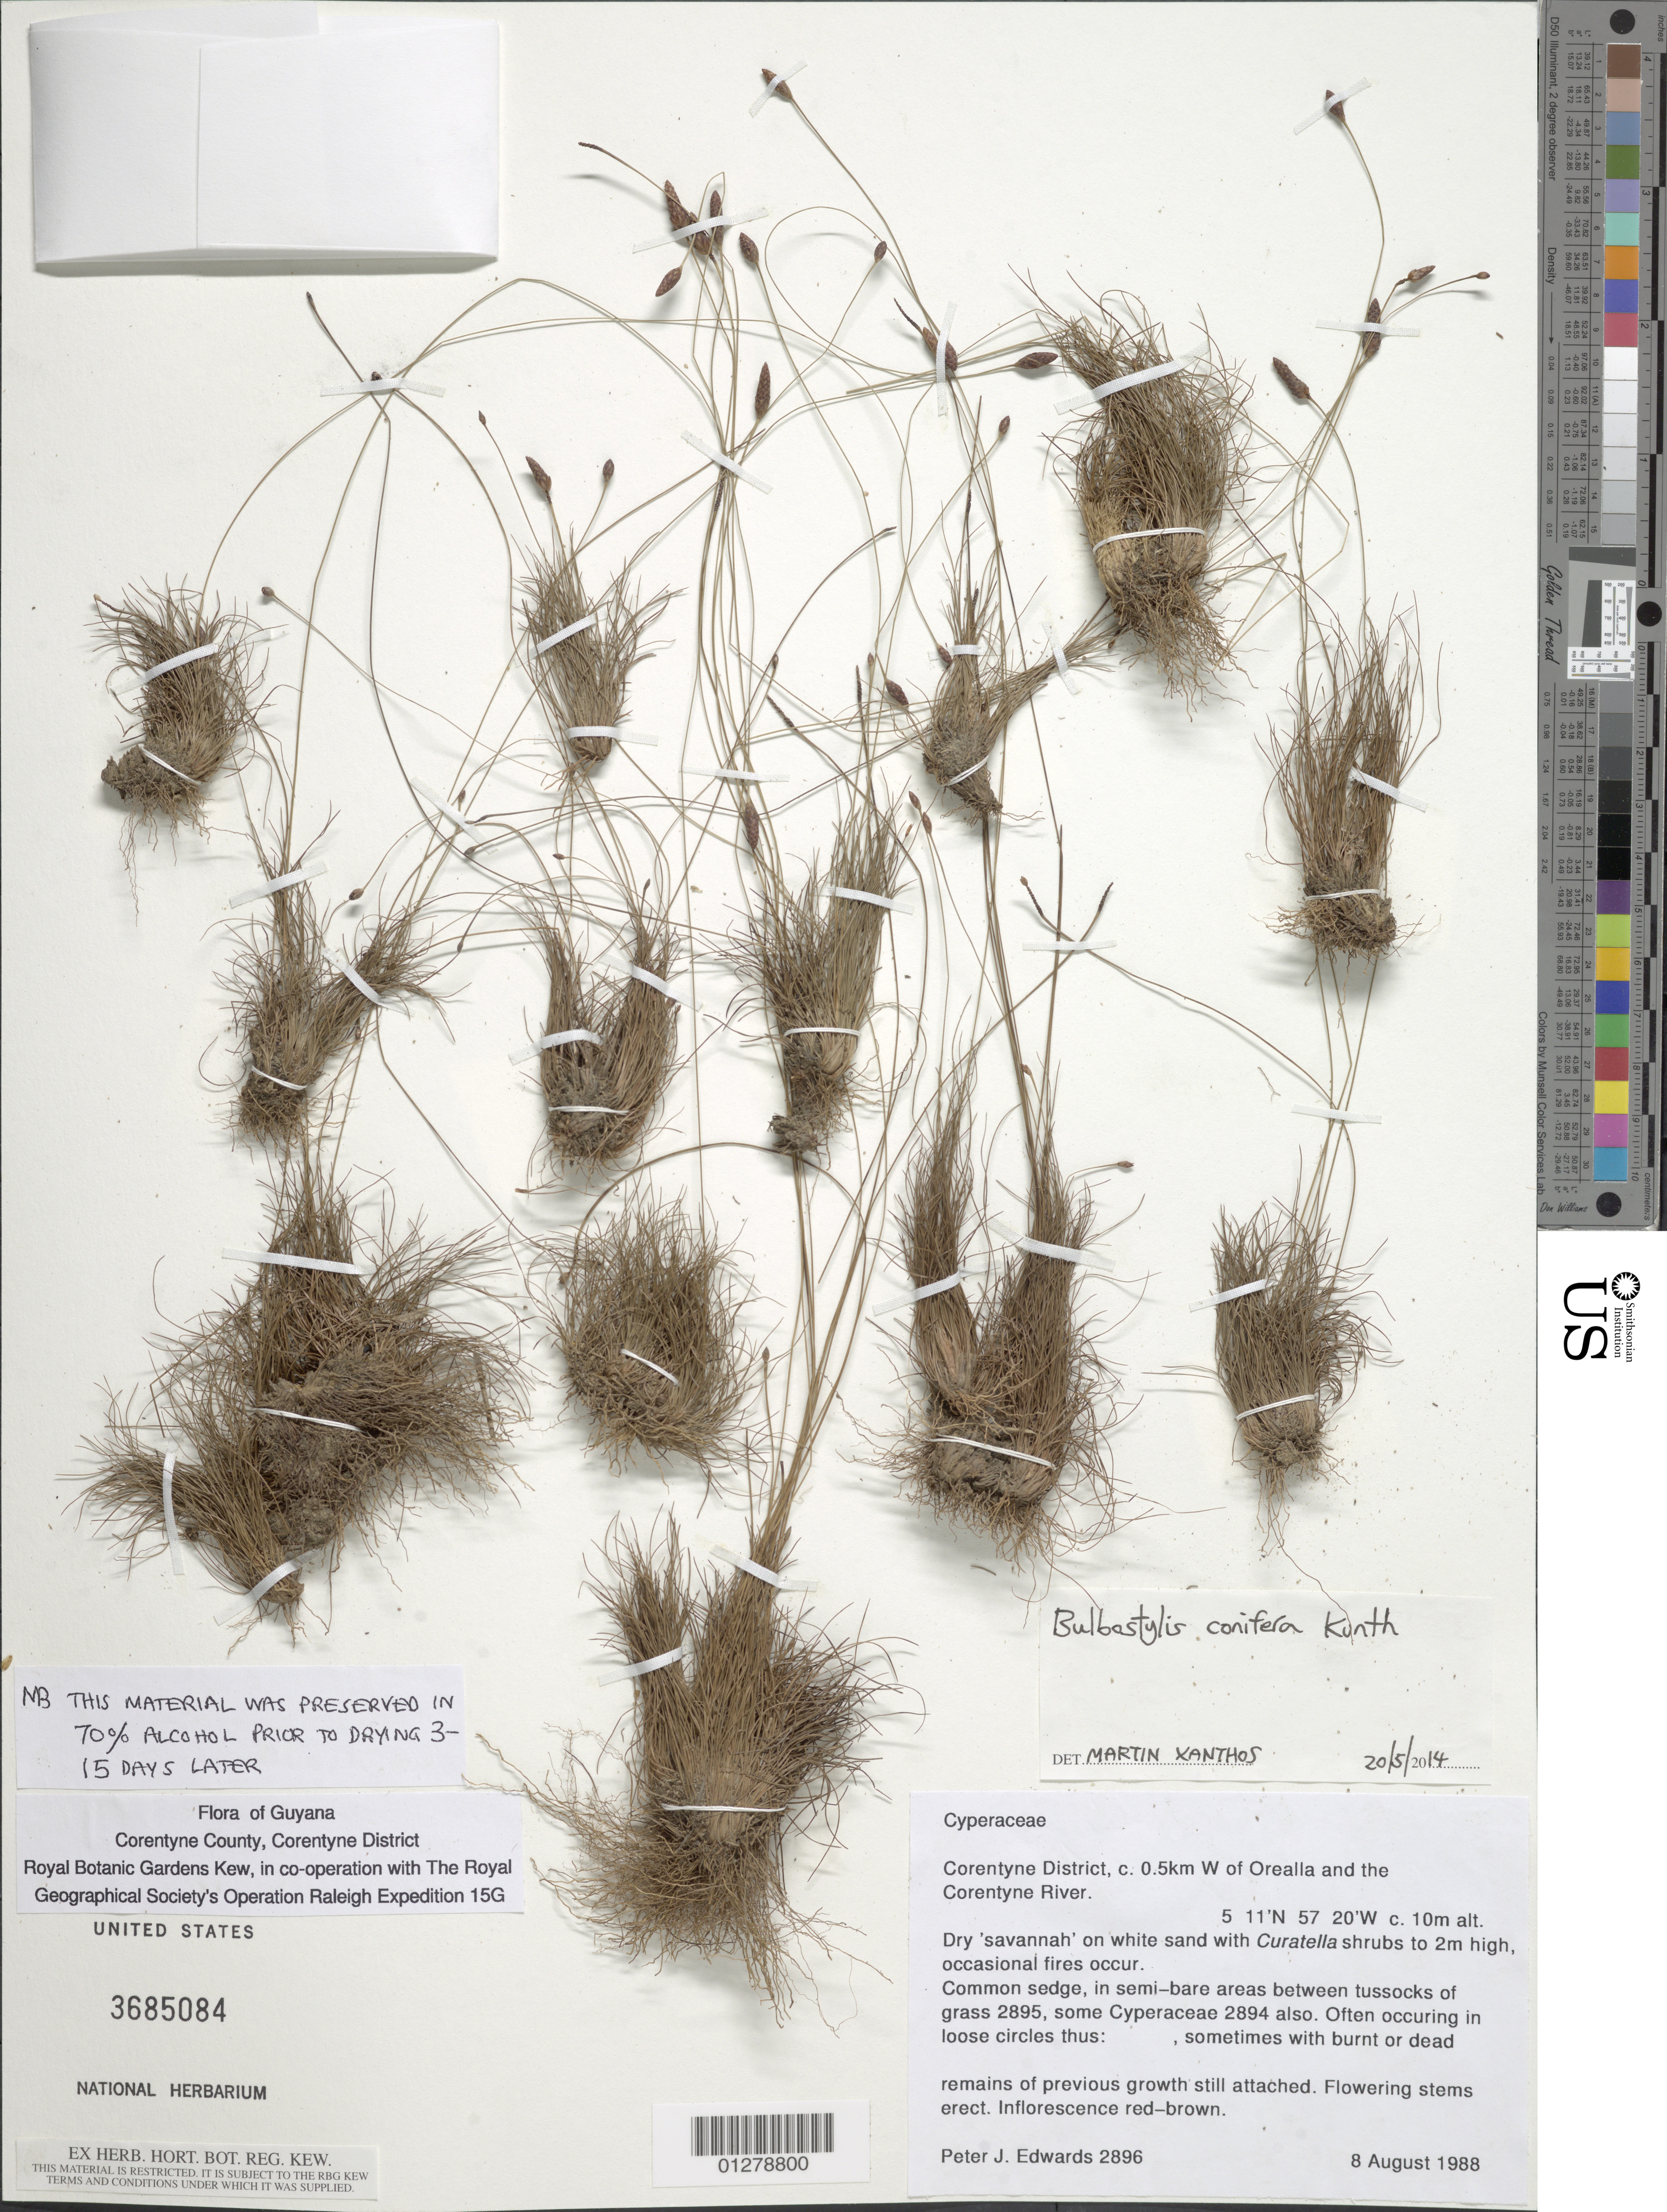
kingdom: Plantae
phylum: Tracheophyta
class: Liliopsida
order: Poales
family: Cyperaceae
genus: Bulbostylis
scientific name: Bulbostylis conifera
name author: (Kunth) C.B. Clarke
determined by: Xanthos, M. D.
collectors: P. Edwards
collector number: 2896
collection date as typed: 8 August 1988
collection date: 1988-08-08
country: Guyana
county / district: East Berbice - Corentyne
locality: ca. 5 km W of Orealla and the Corentyne River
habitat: dry savanna on white sand, in semi-bare areas between tussocks of grass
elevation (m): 10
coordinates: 5 11 N, 57 20 W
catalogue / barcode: US 3685084